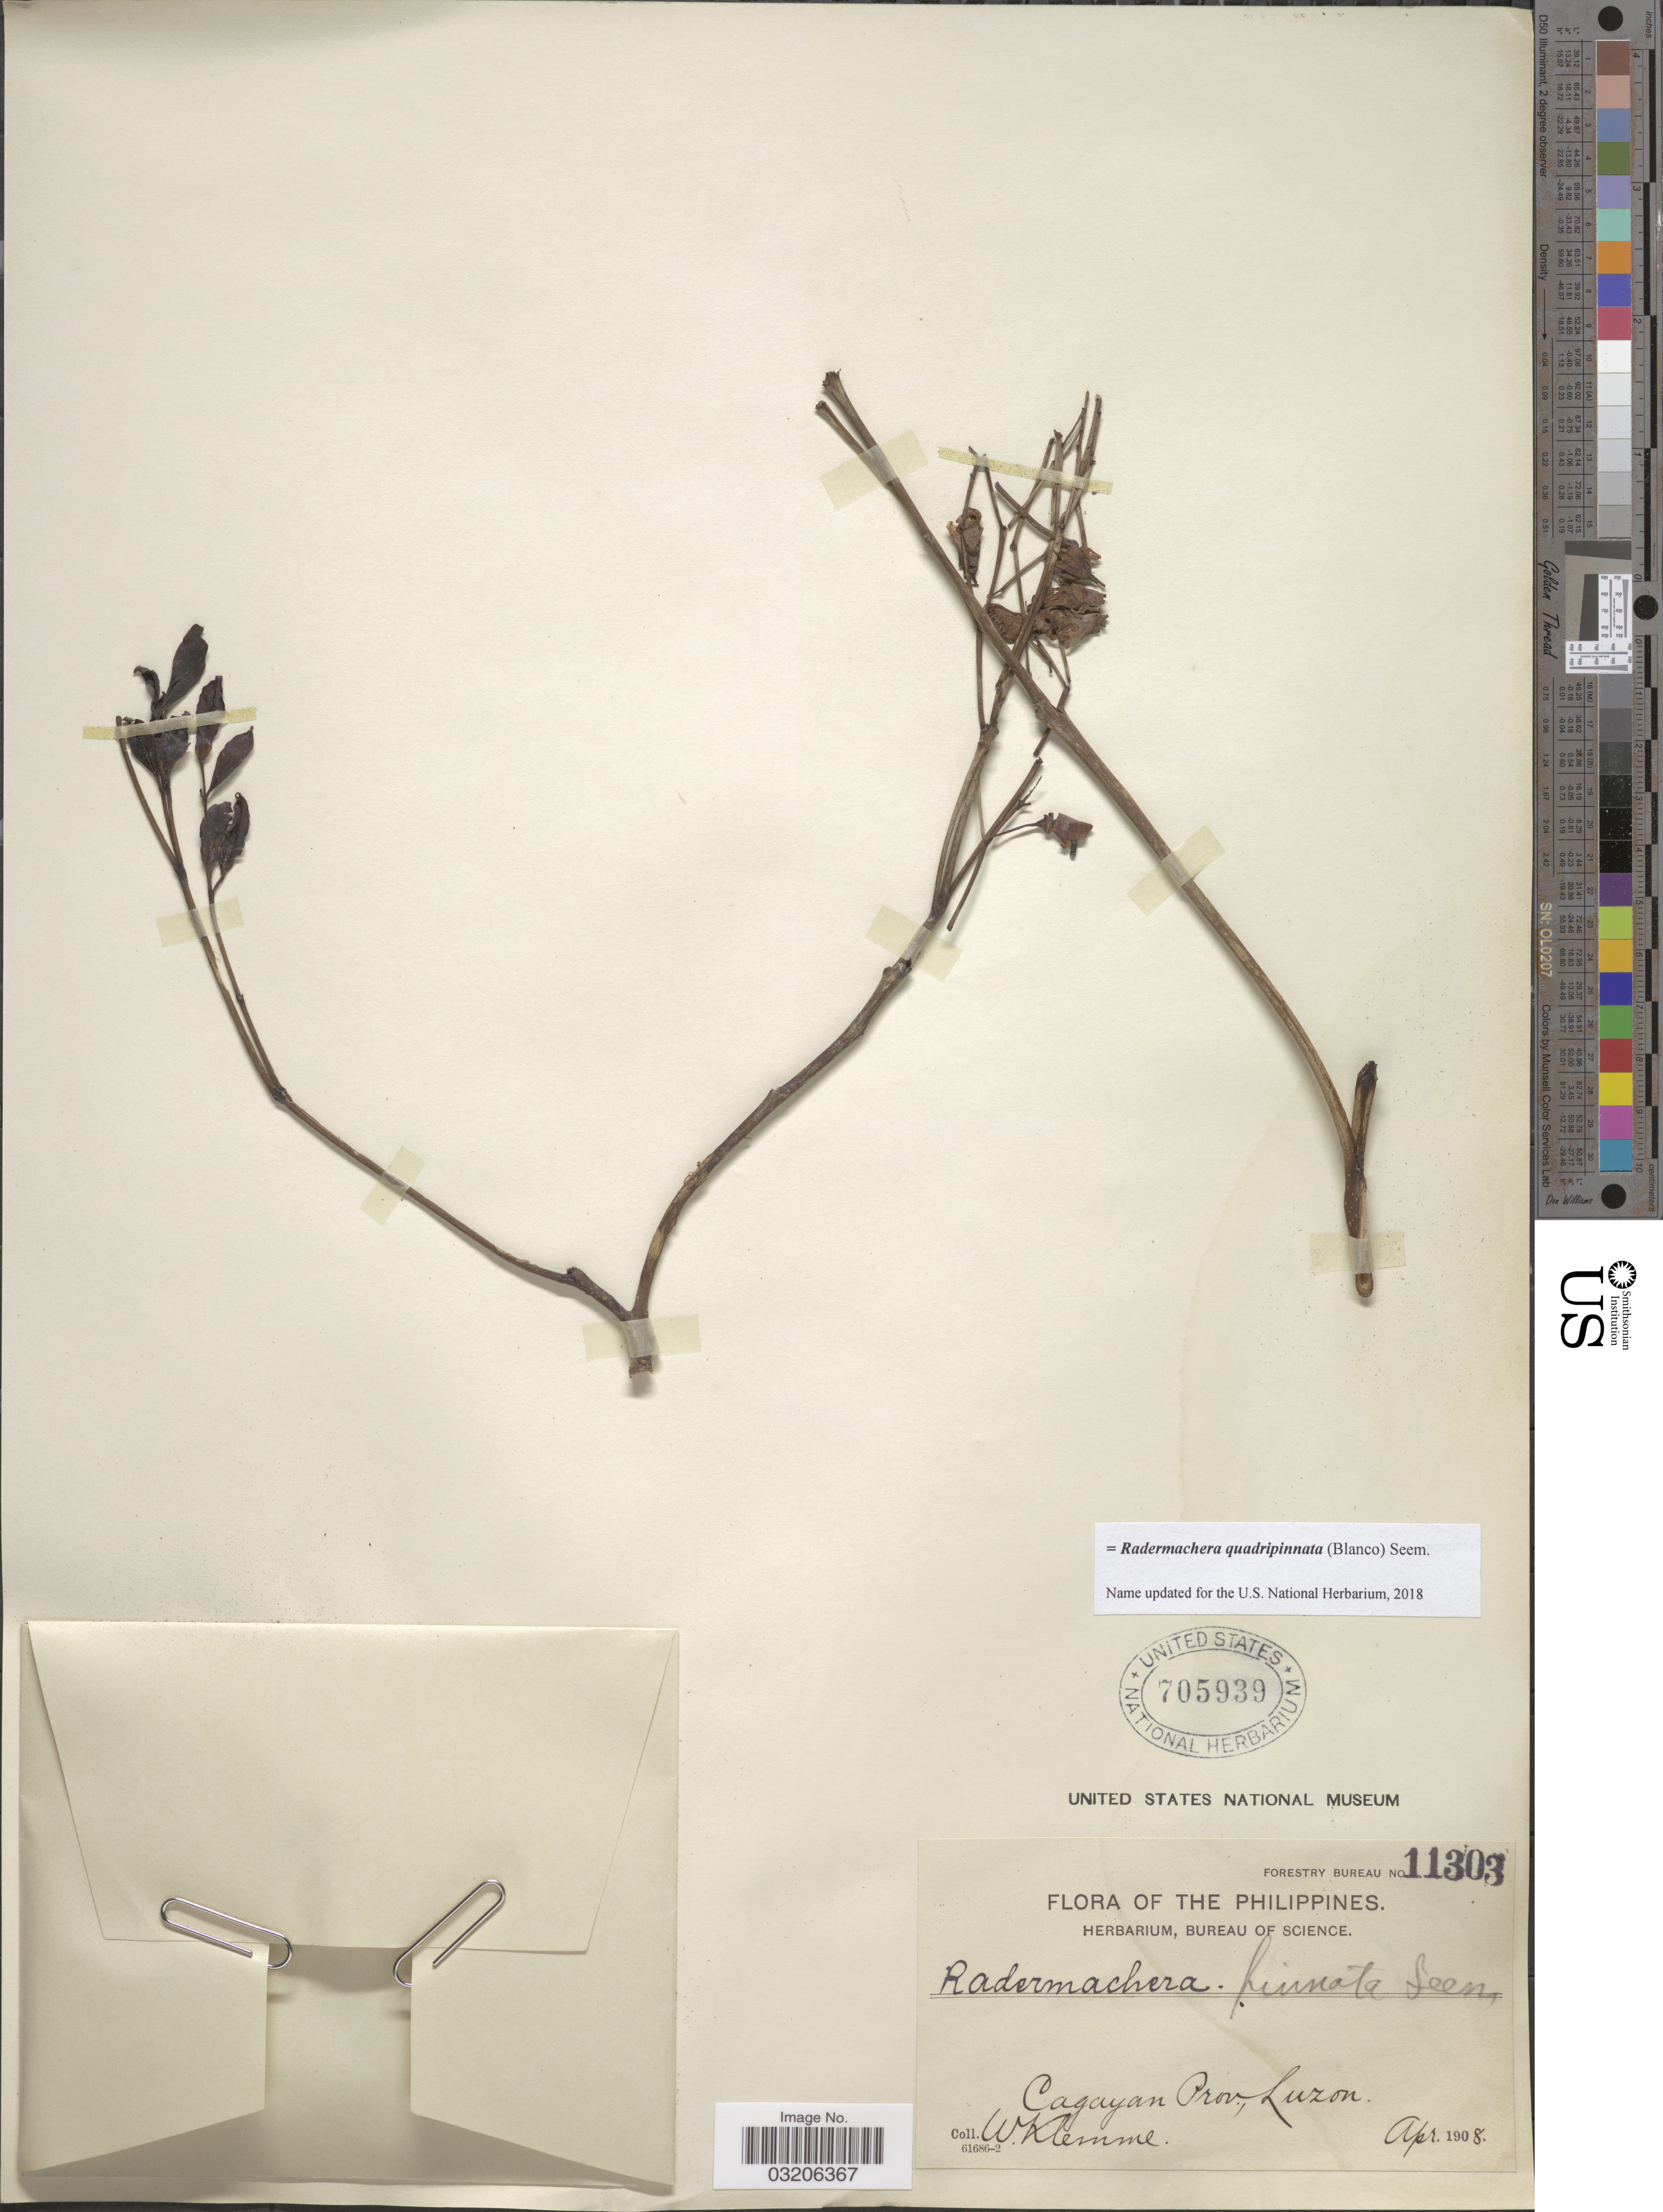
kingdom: Plantae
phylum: Tracheophyta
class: Magnoliopsida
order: Lamiales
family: Bignoniaceae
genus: Radermachera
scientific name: Radermachera quadripinnata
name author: (Blanco) Seem.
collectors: W. Klemme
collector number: Forestry Bureau 11303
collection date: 1908-04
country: Philippines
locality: Cagayan Prov., Luzon.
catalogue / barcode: US 705939